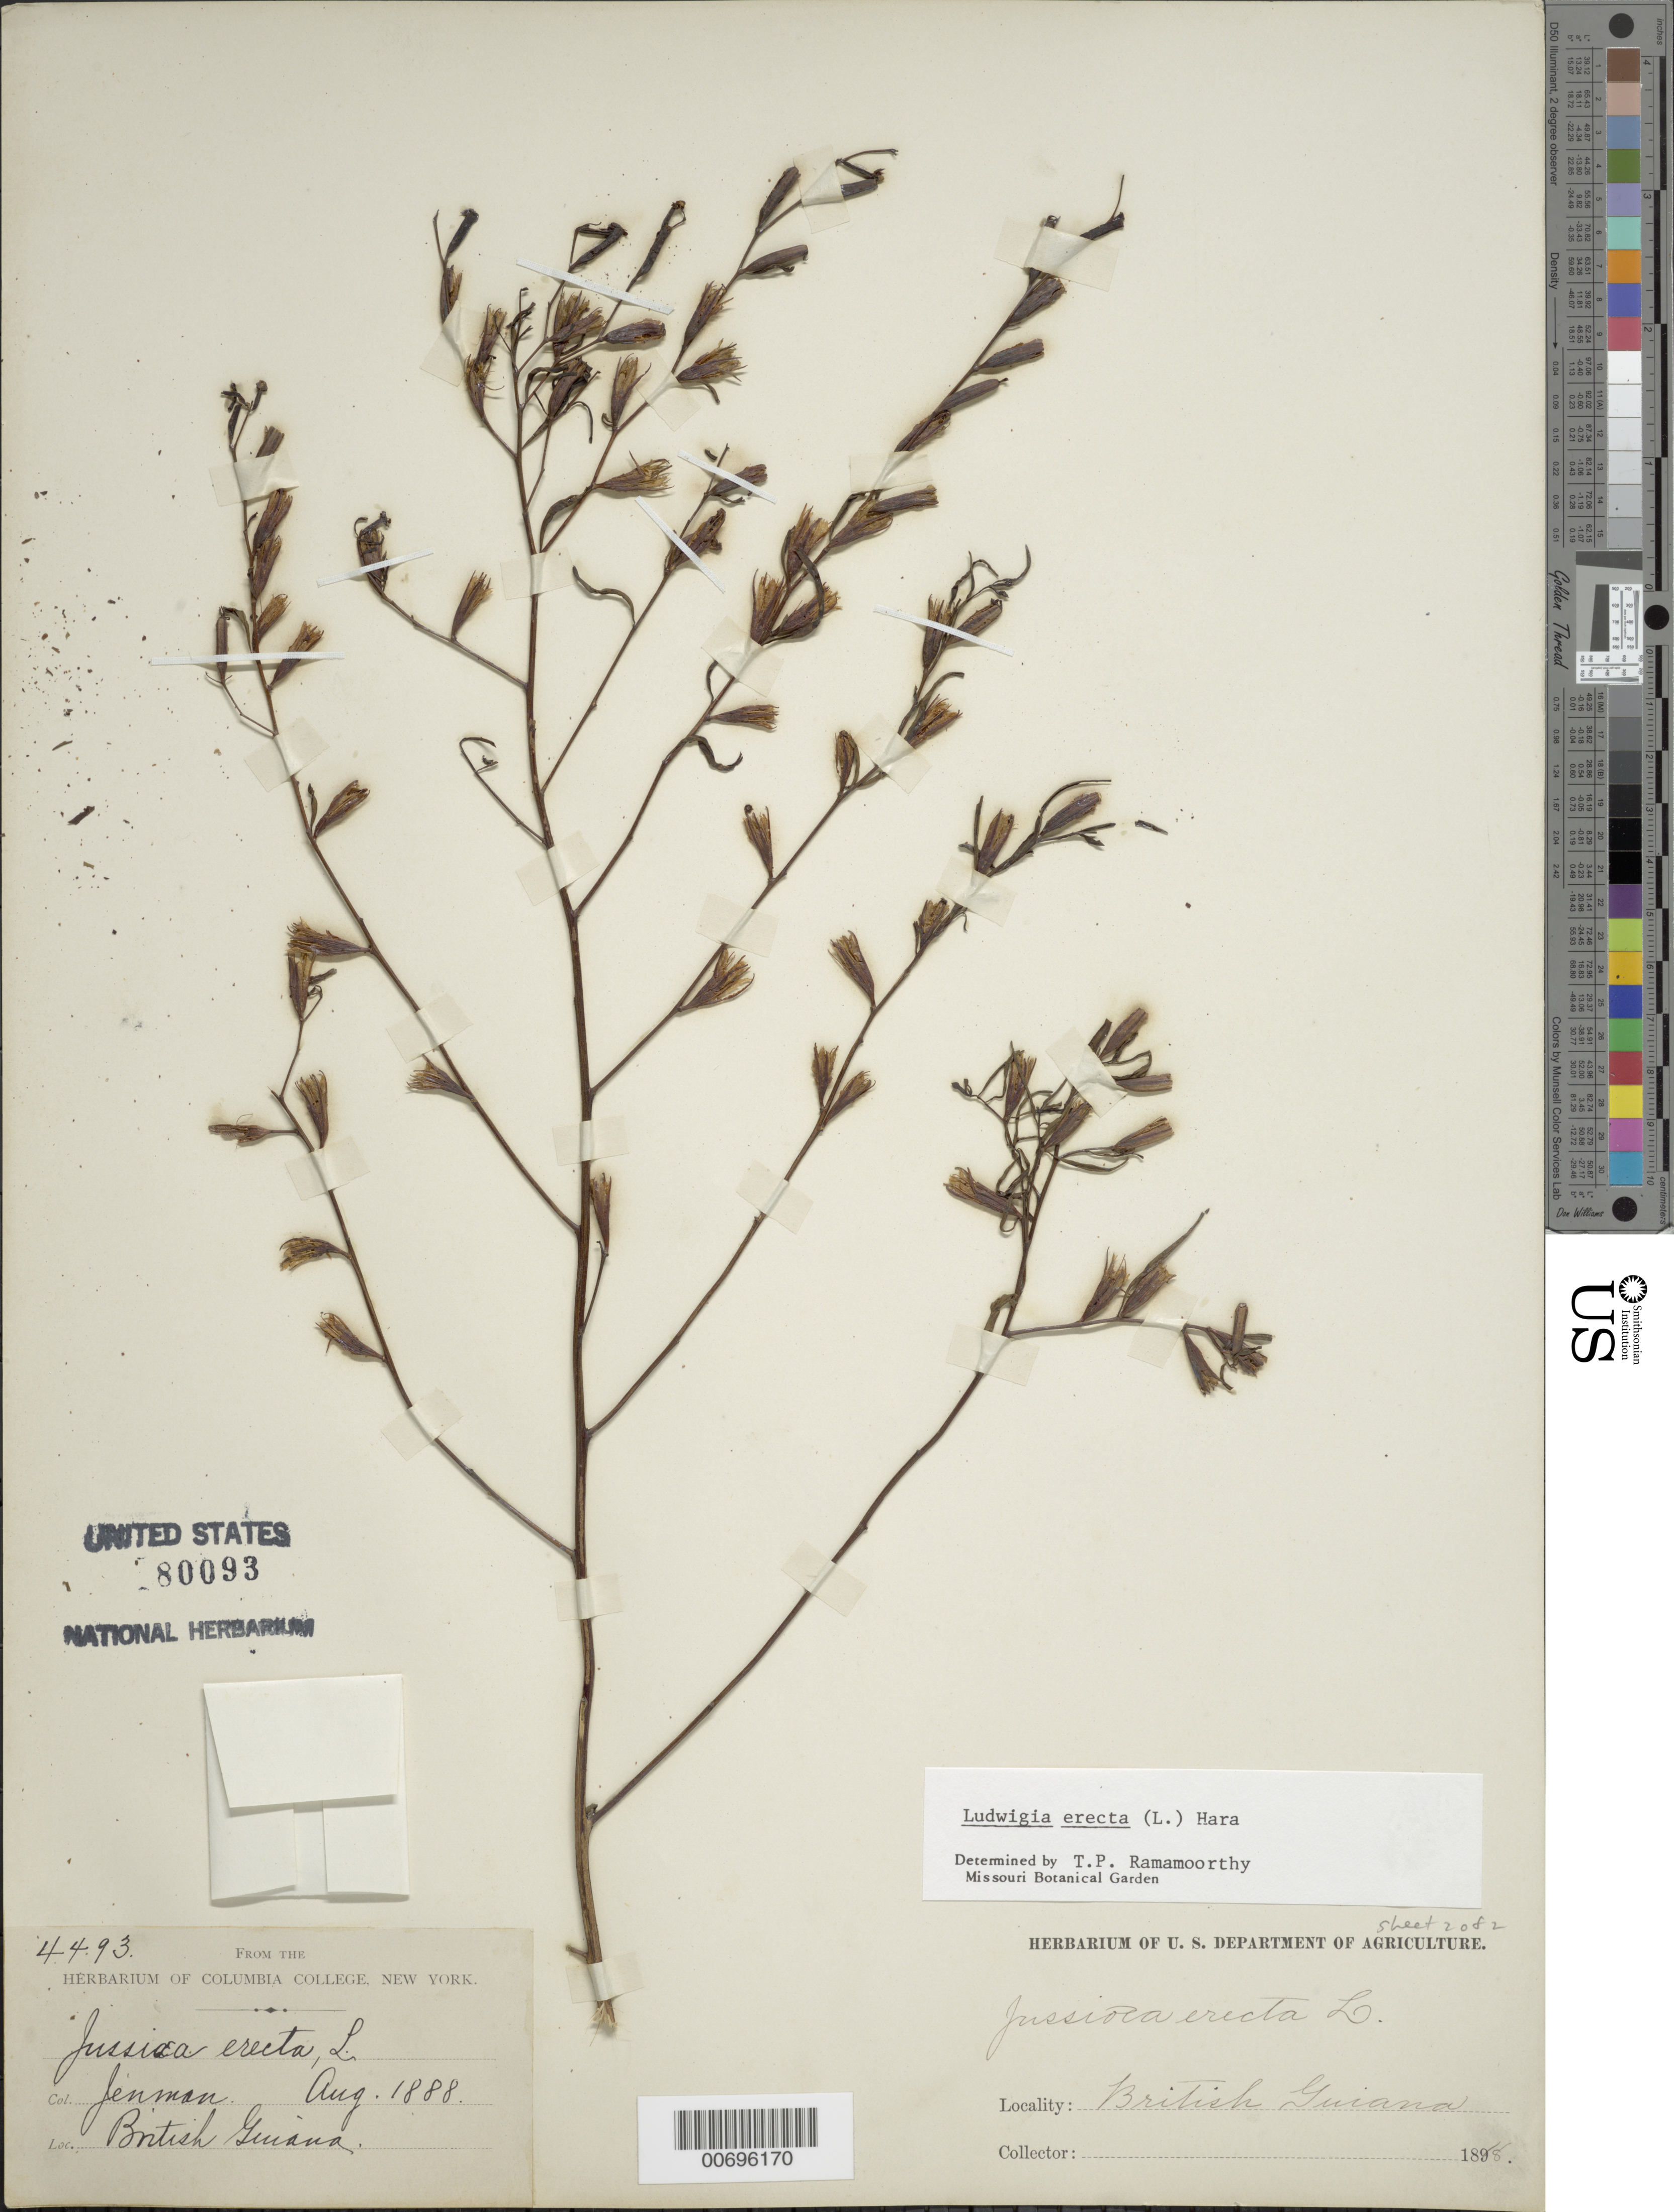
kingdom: Plantae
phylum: Tracheophyta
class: Magnoliopsida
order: Myrtales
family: Onagraceae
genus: Ludwigia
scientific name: Ludwigia erecta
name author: (L.) H. Hara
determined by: Ramamoorthy, T. P.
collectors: -. Jenman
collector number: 4493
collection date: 1888-08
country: Guyana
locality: British Guiana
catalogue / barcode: US 80093